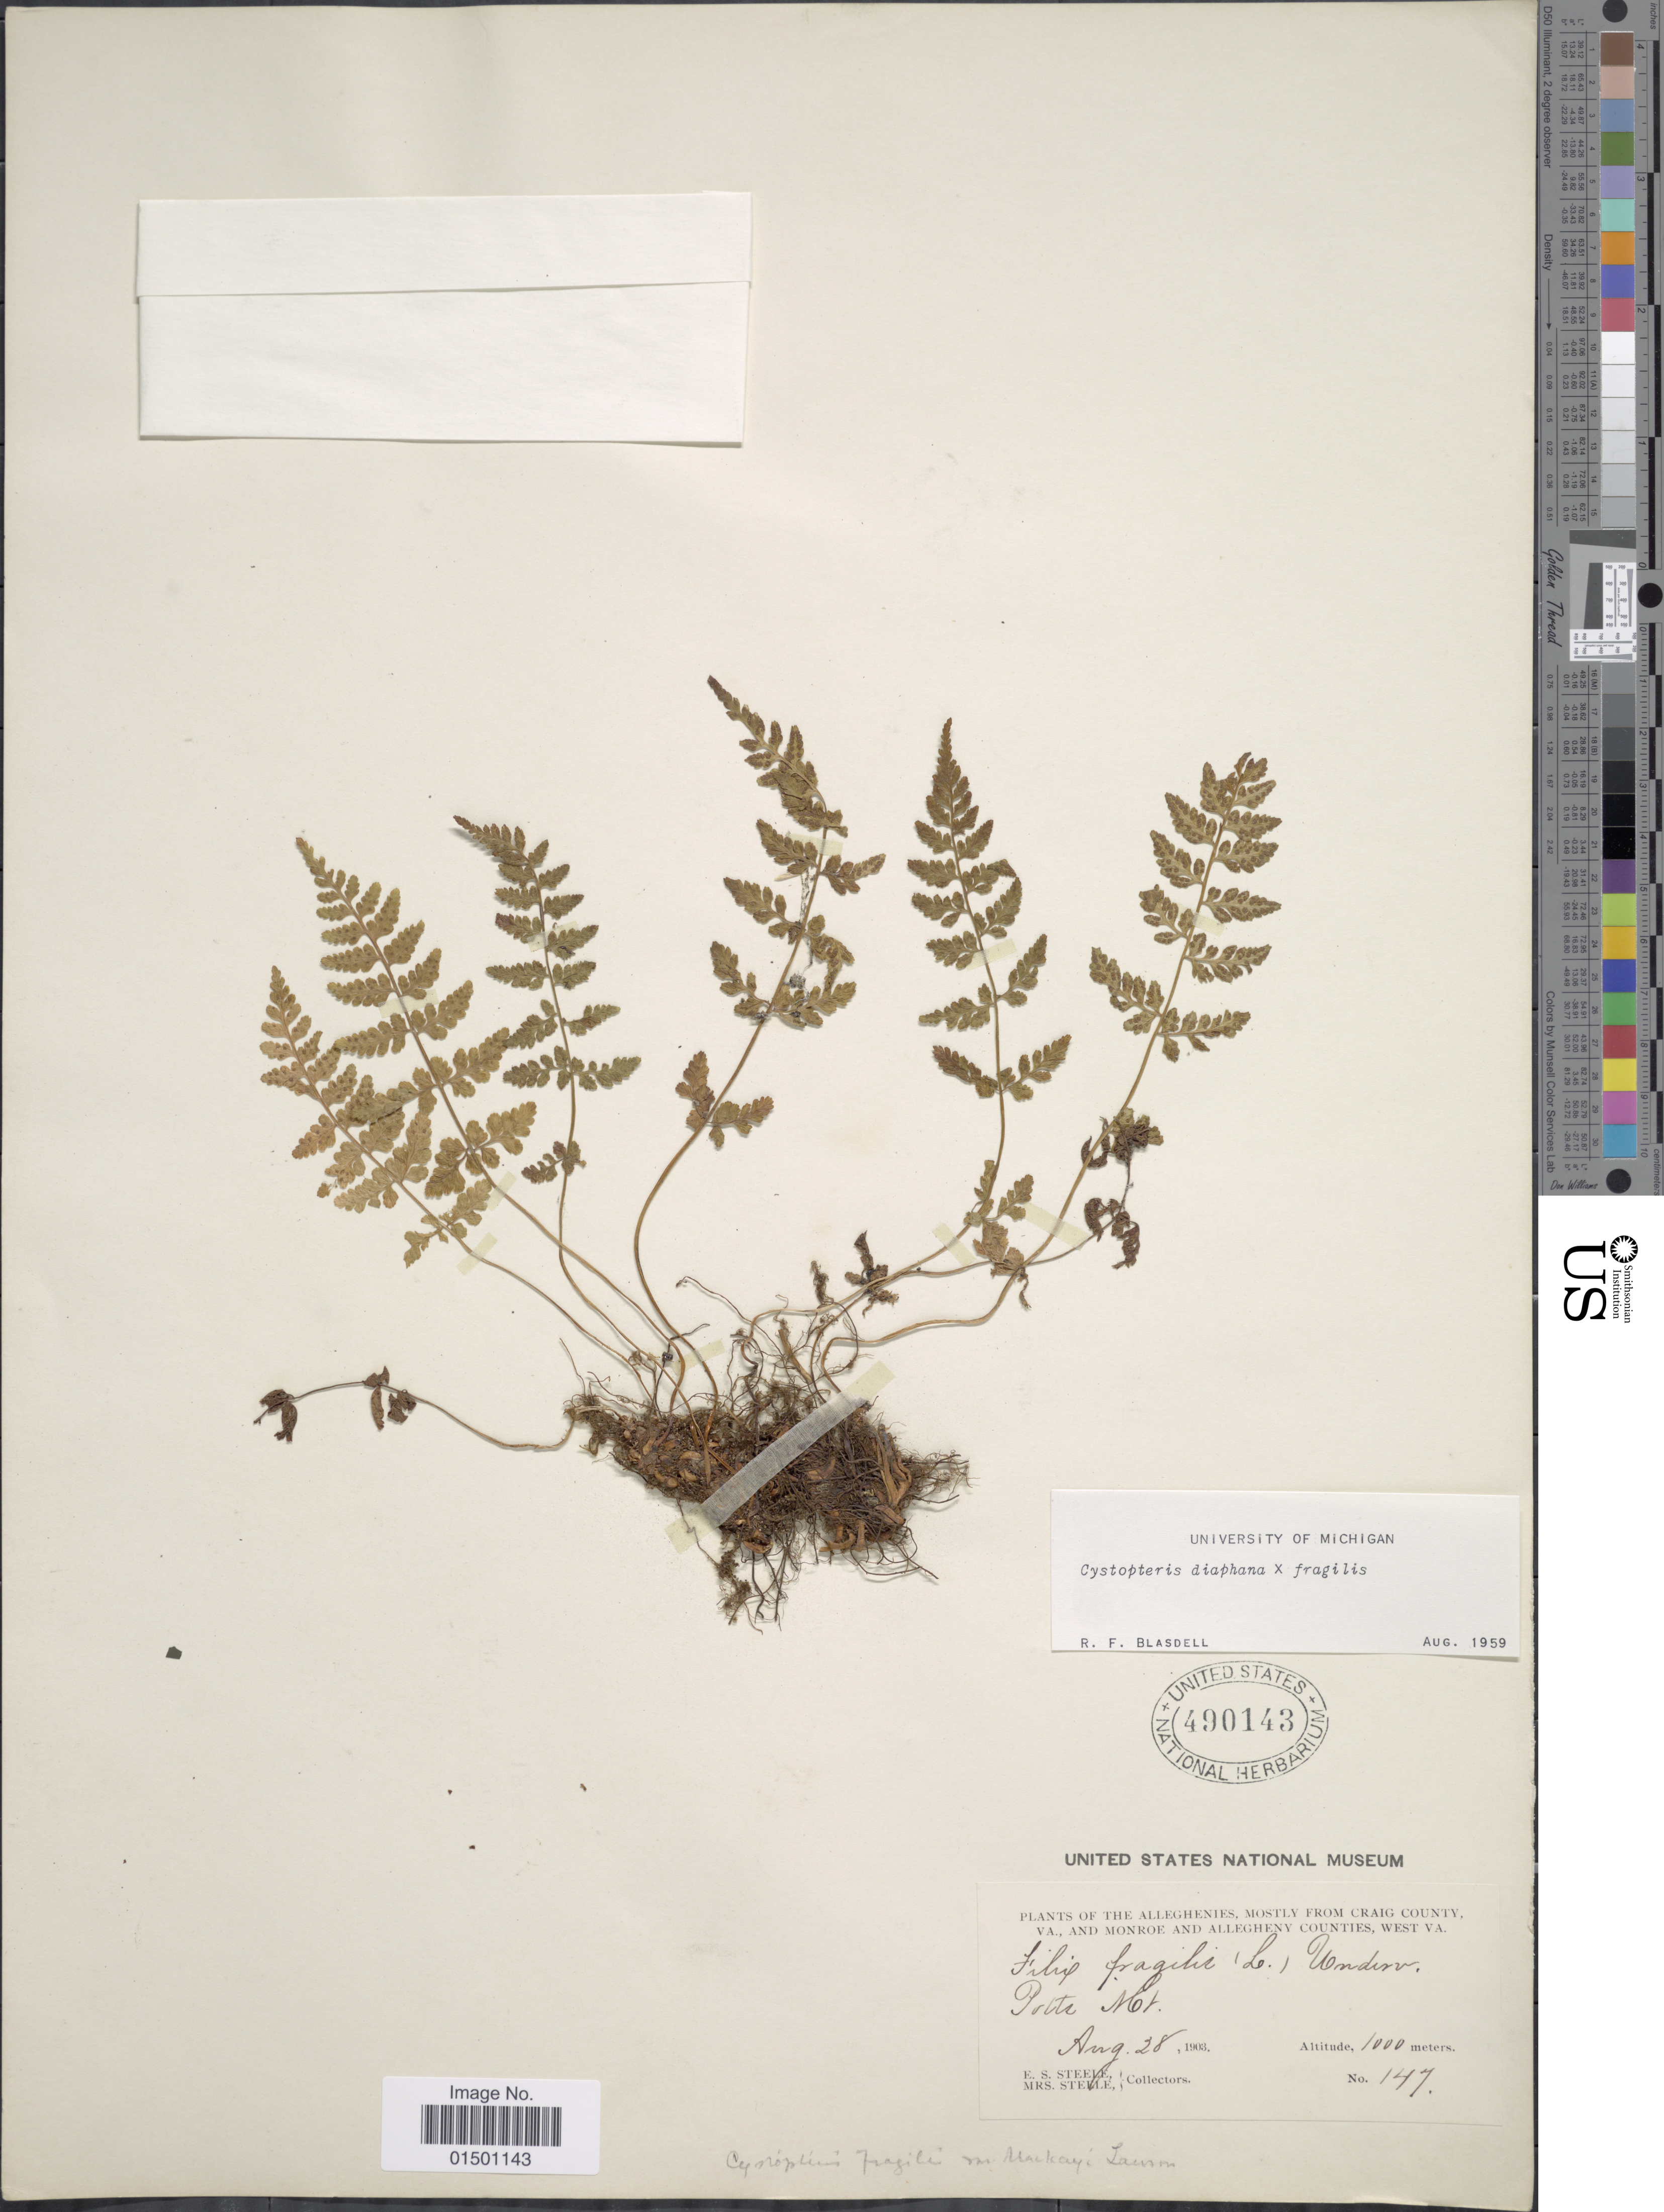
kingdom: Plantae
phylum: Tracheophyta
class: Polypodiopsida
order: Polypodiales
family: Cystopteridaceae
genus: Cystopteris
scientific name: Cystopteris diaphana x C. fragilis (L.) Bernh.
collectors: E. Steele & Mrs. E. S. Steele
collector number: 147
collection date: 1903-08-28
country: United States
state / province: Virginia / West Virginia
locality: Alleghenies, mostly from Craig County, Virginia, and Monroe and Allegheny Counties, West Virginia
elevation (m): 1000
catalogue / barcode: US 490143